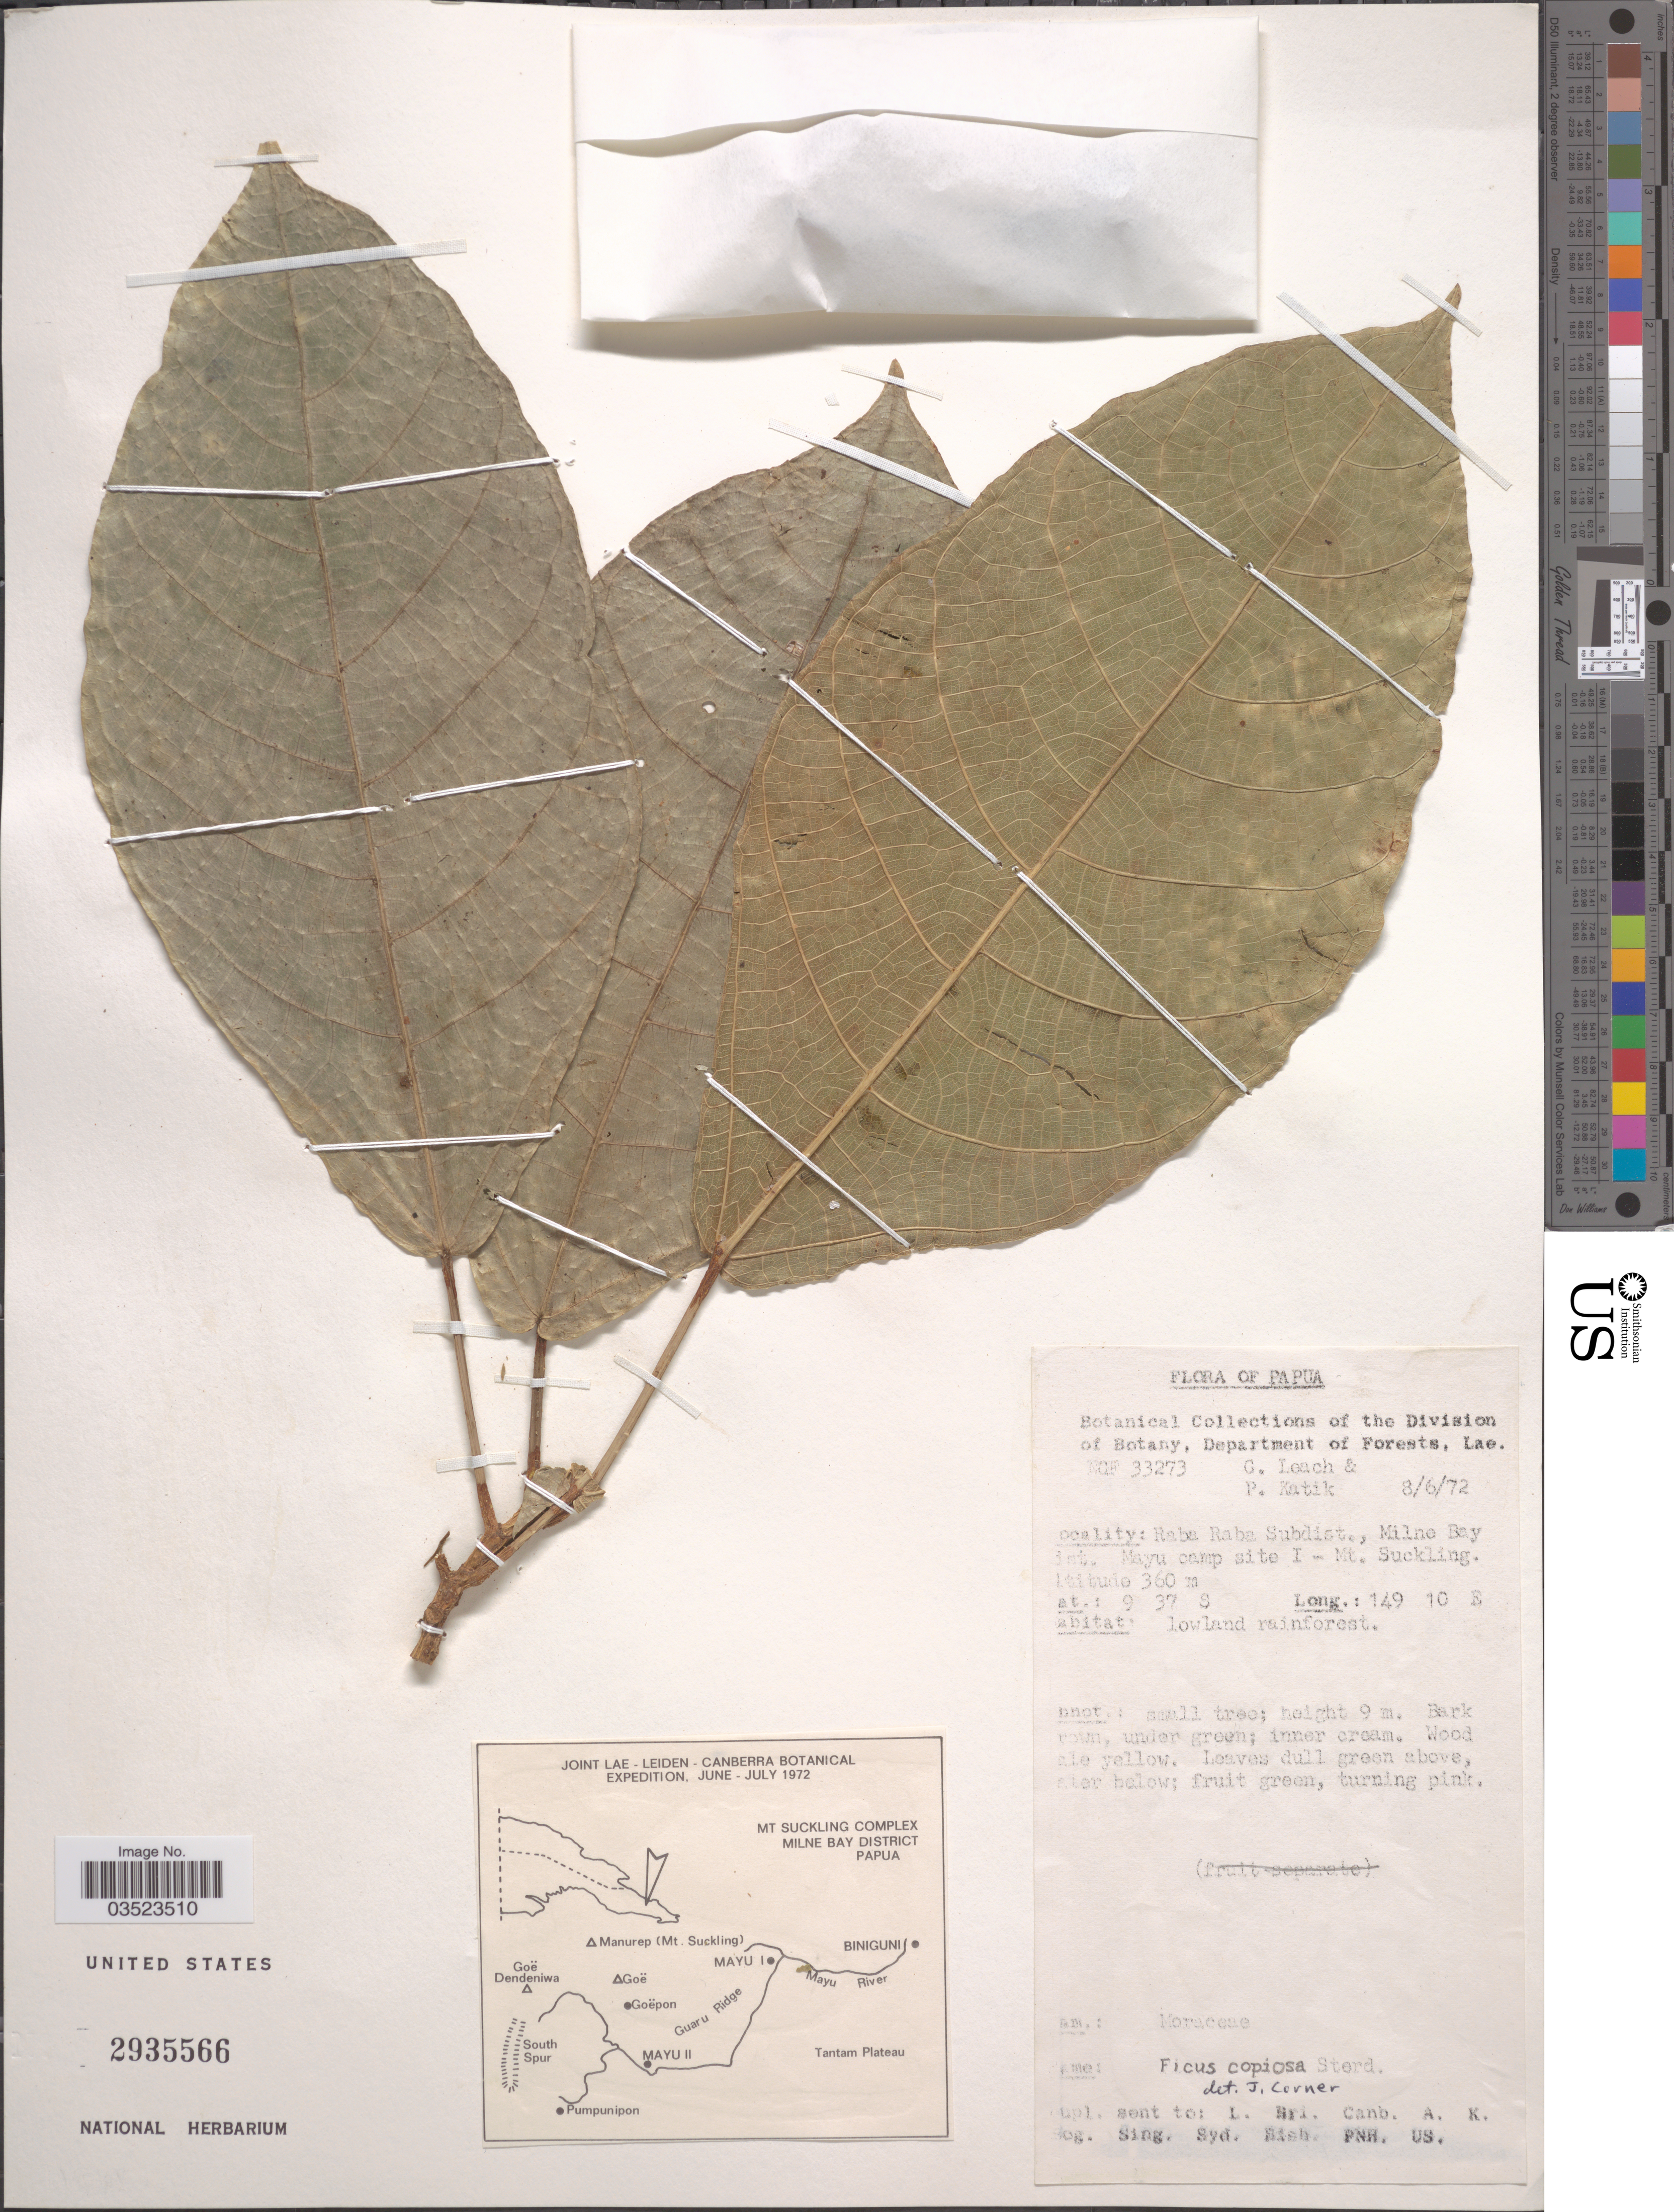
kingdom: Plantae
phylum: Tracheophyta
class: Magnoliopsida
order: Rosales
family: Moraceae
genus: Ficus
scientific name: Ficus copiosa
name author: Steud.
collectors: G. Leach & P. Katik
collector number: NGF33273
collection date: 1972-06-08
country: Papua New Guinea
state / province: Milne Bay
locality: Papua. Raba Raba Subdist., Milne Bay Dist. Mayu camp site I - Mt. Suckling.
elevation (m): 360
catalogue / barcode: US 2935566